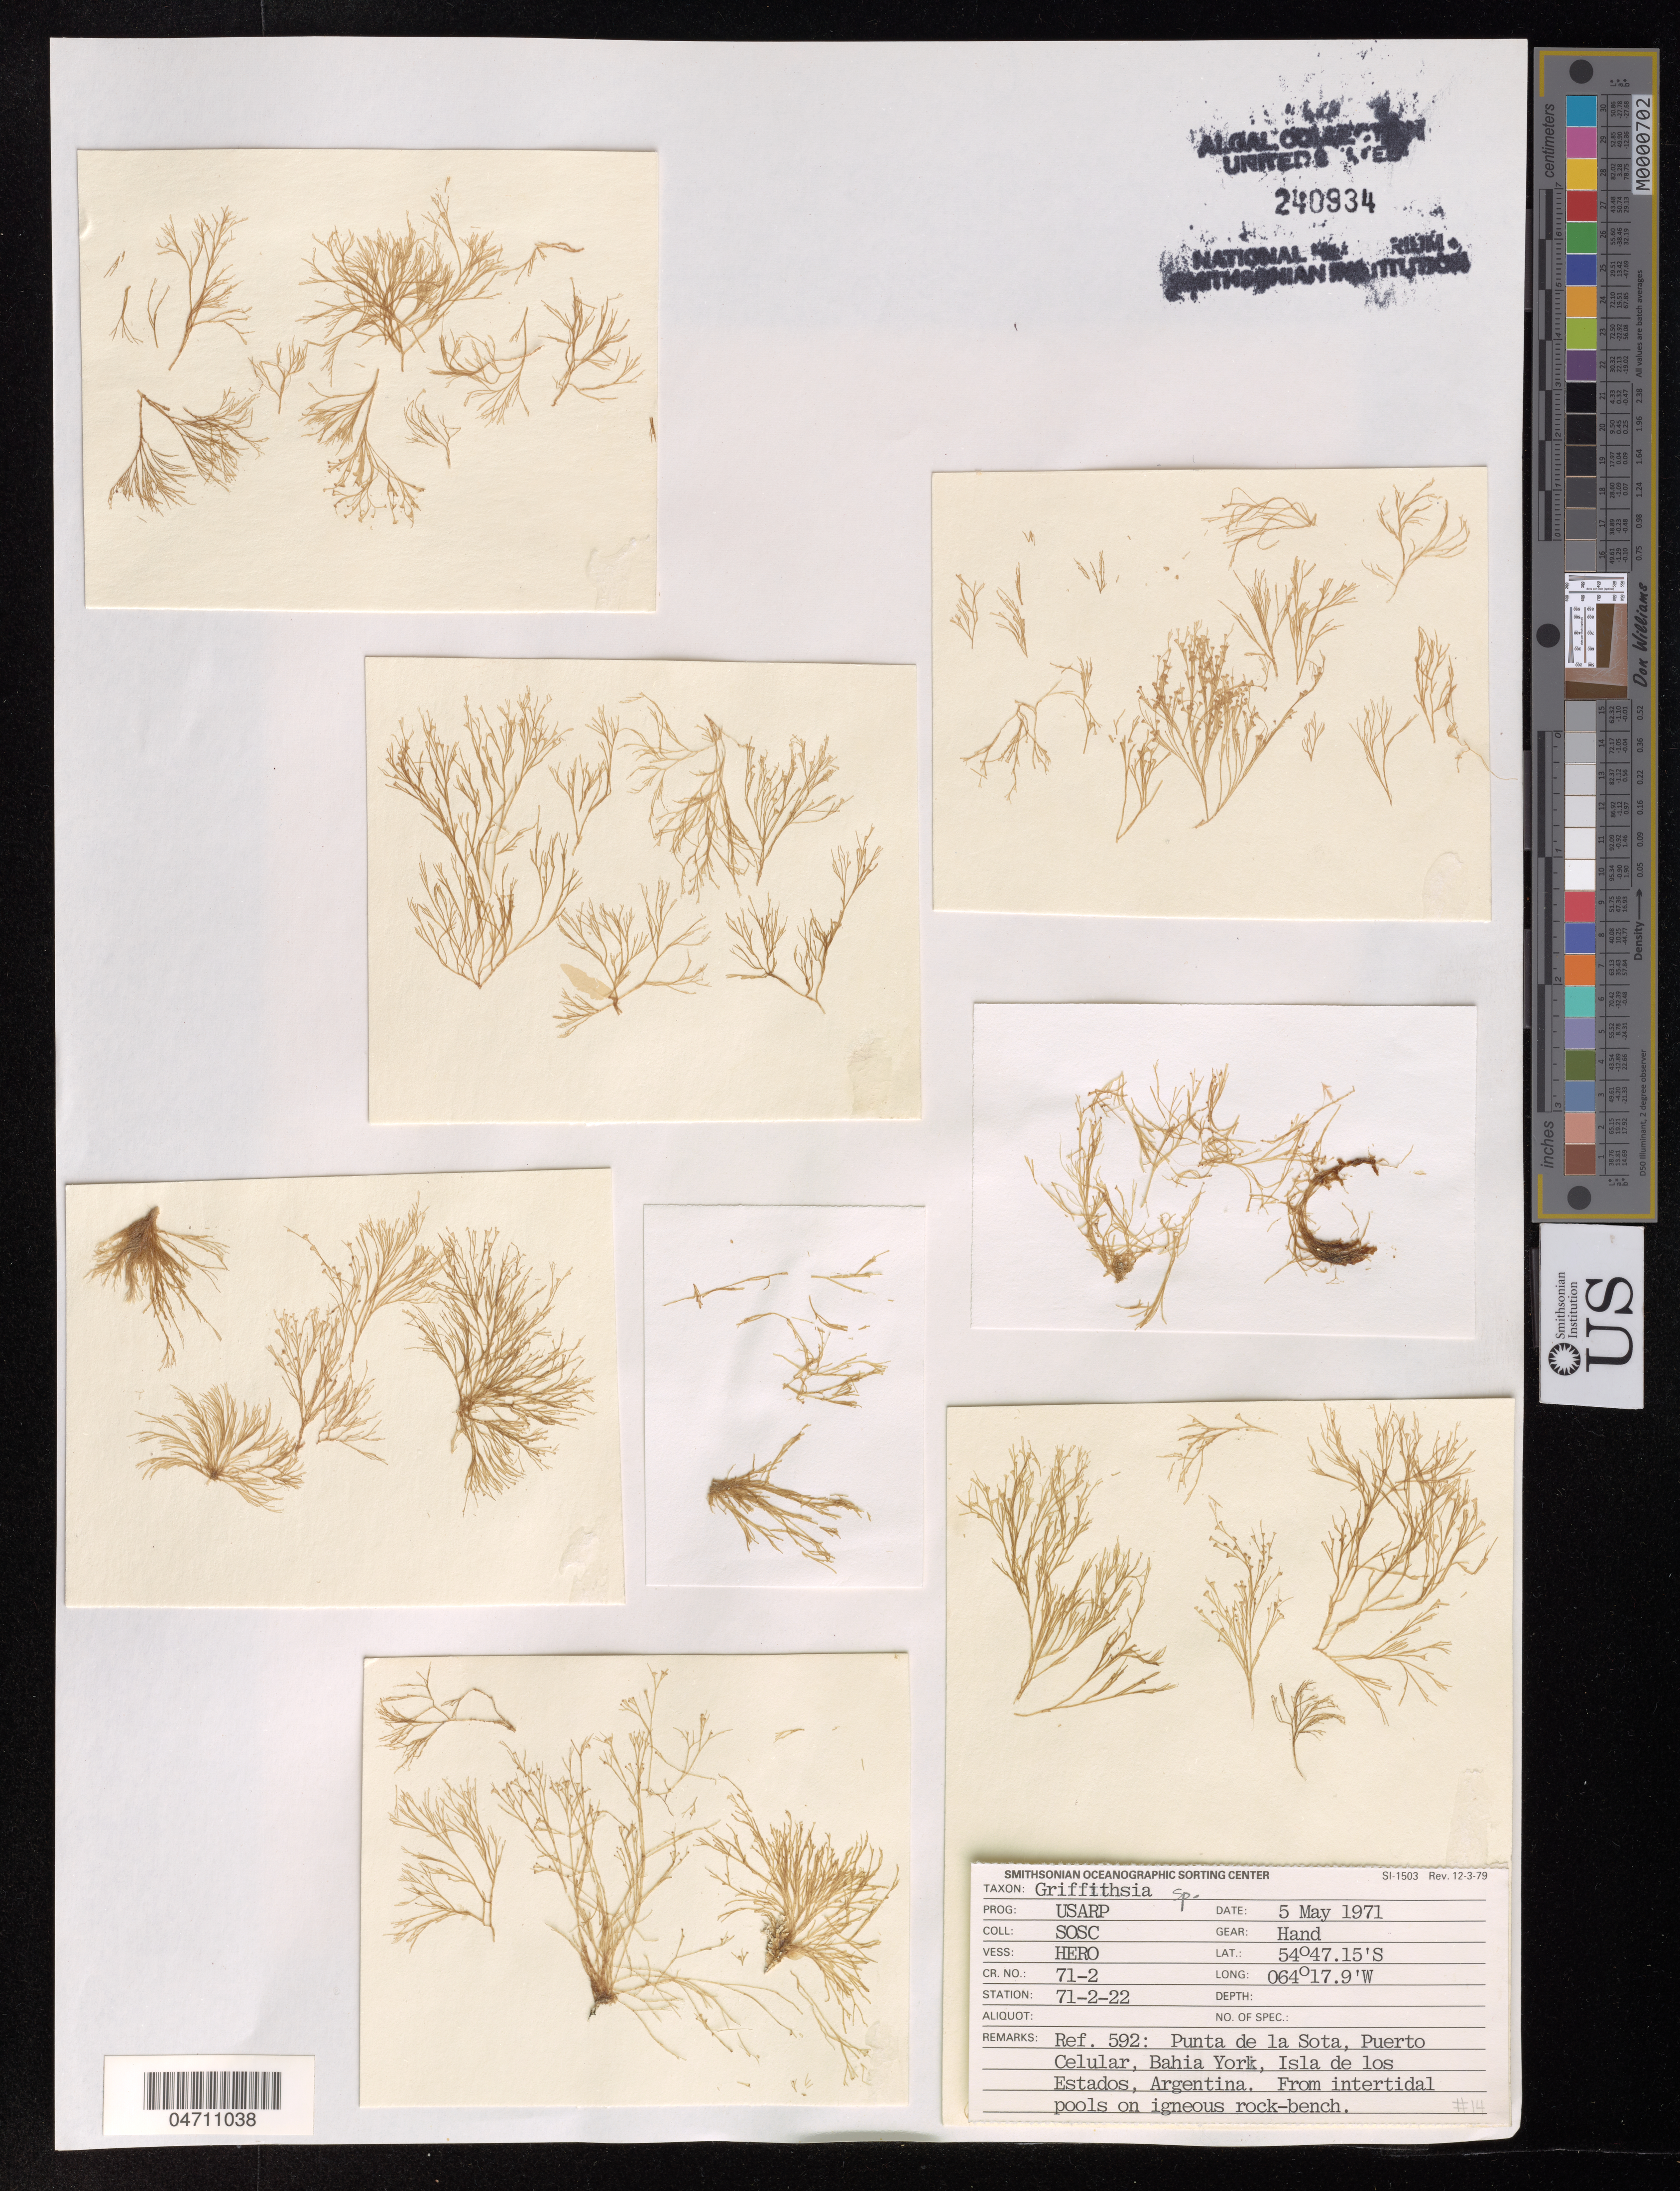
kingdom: Plantae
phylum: Rhodophyta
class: Florideophyceae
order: Ceramiales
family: Wrangeliaceae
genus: Griffithsia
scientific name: Griffithsia sp.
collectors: S. O. S. C.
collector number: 71-2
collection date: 1971-05-05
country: Argentina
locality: Ref. 592: Punta de la Sota, Puerto Celular, Bahia York, Isla de los Estados.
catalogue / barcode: US 240934